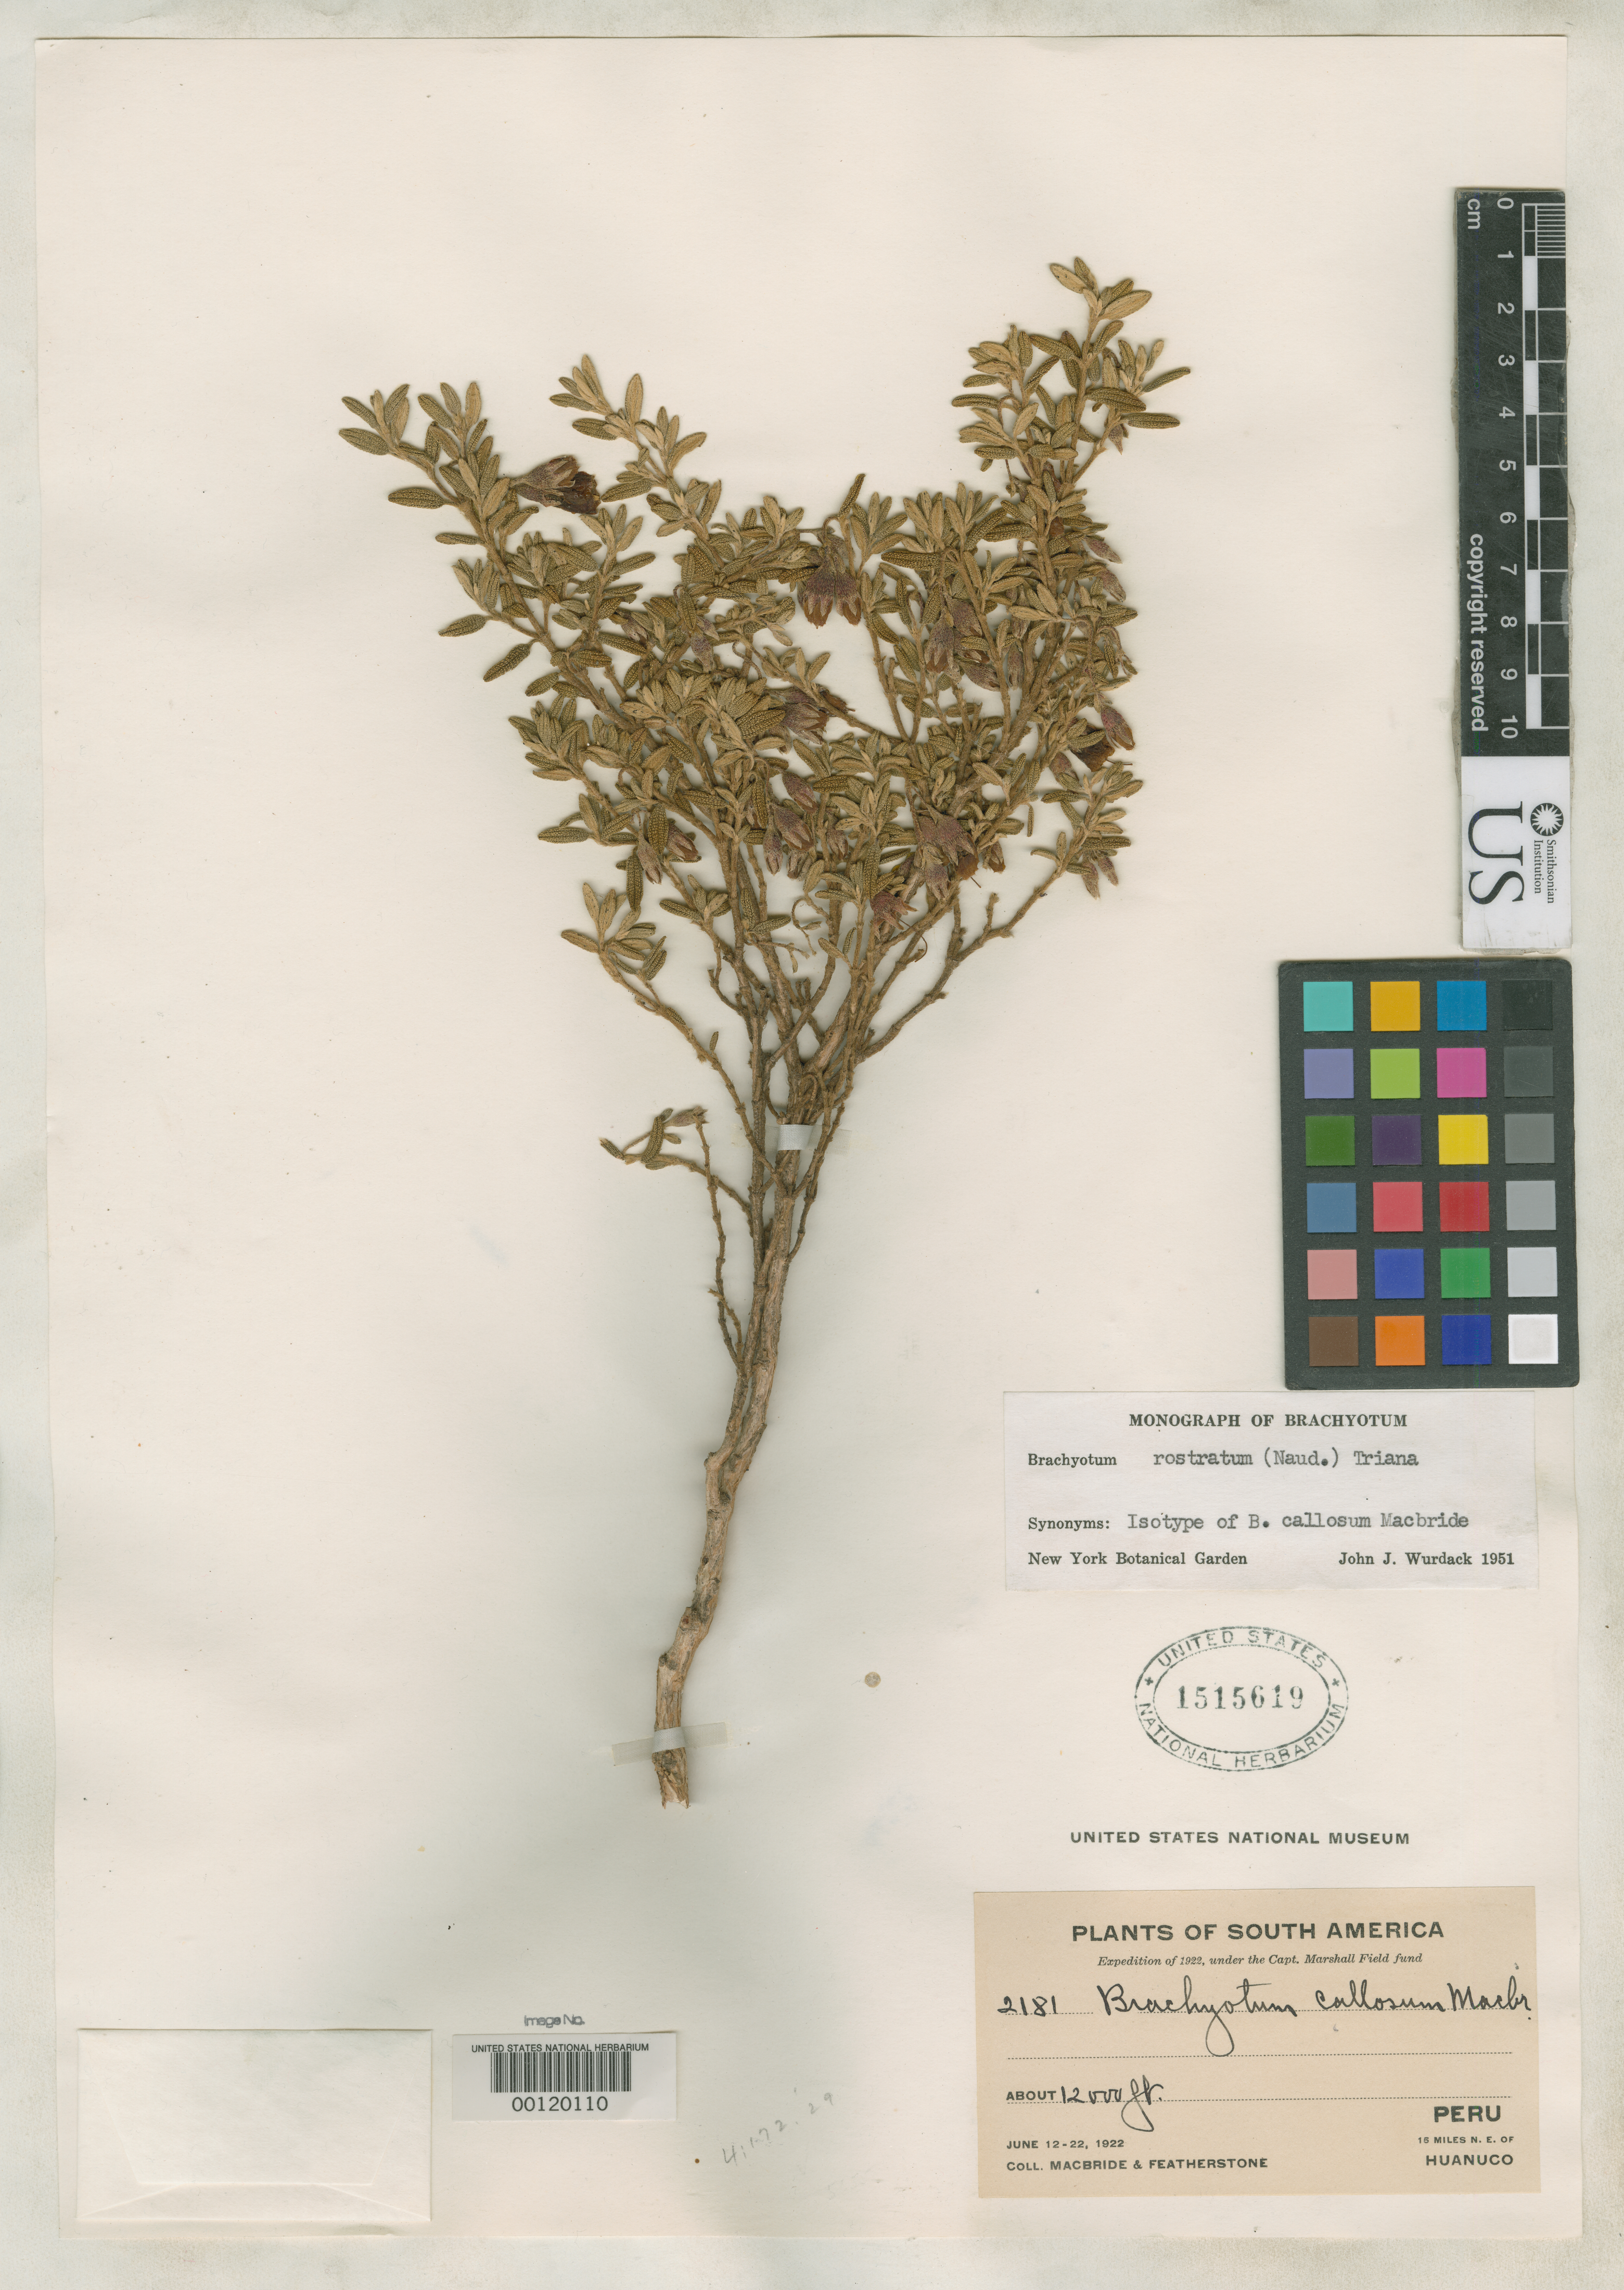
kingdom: Plantae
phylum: Tracheophyta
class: Magnoliopsida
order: Myrtales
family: Melastomataceae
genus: Brachyotum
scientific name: Brachyotum callosum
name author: J.F. Macbr.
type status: Isotype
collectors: J. F. Macbride & W. Featherstone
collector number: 2181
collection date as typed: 12 Jun 1922 to 22 Jun 1922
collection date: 1922-06-12/1922-06-22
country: Peru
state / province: Huánuco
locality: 15 mi NE of Huánuco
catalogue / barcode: US 1515619